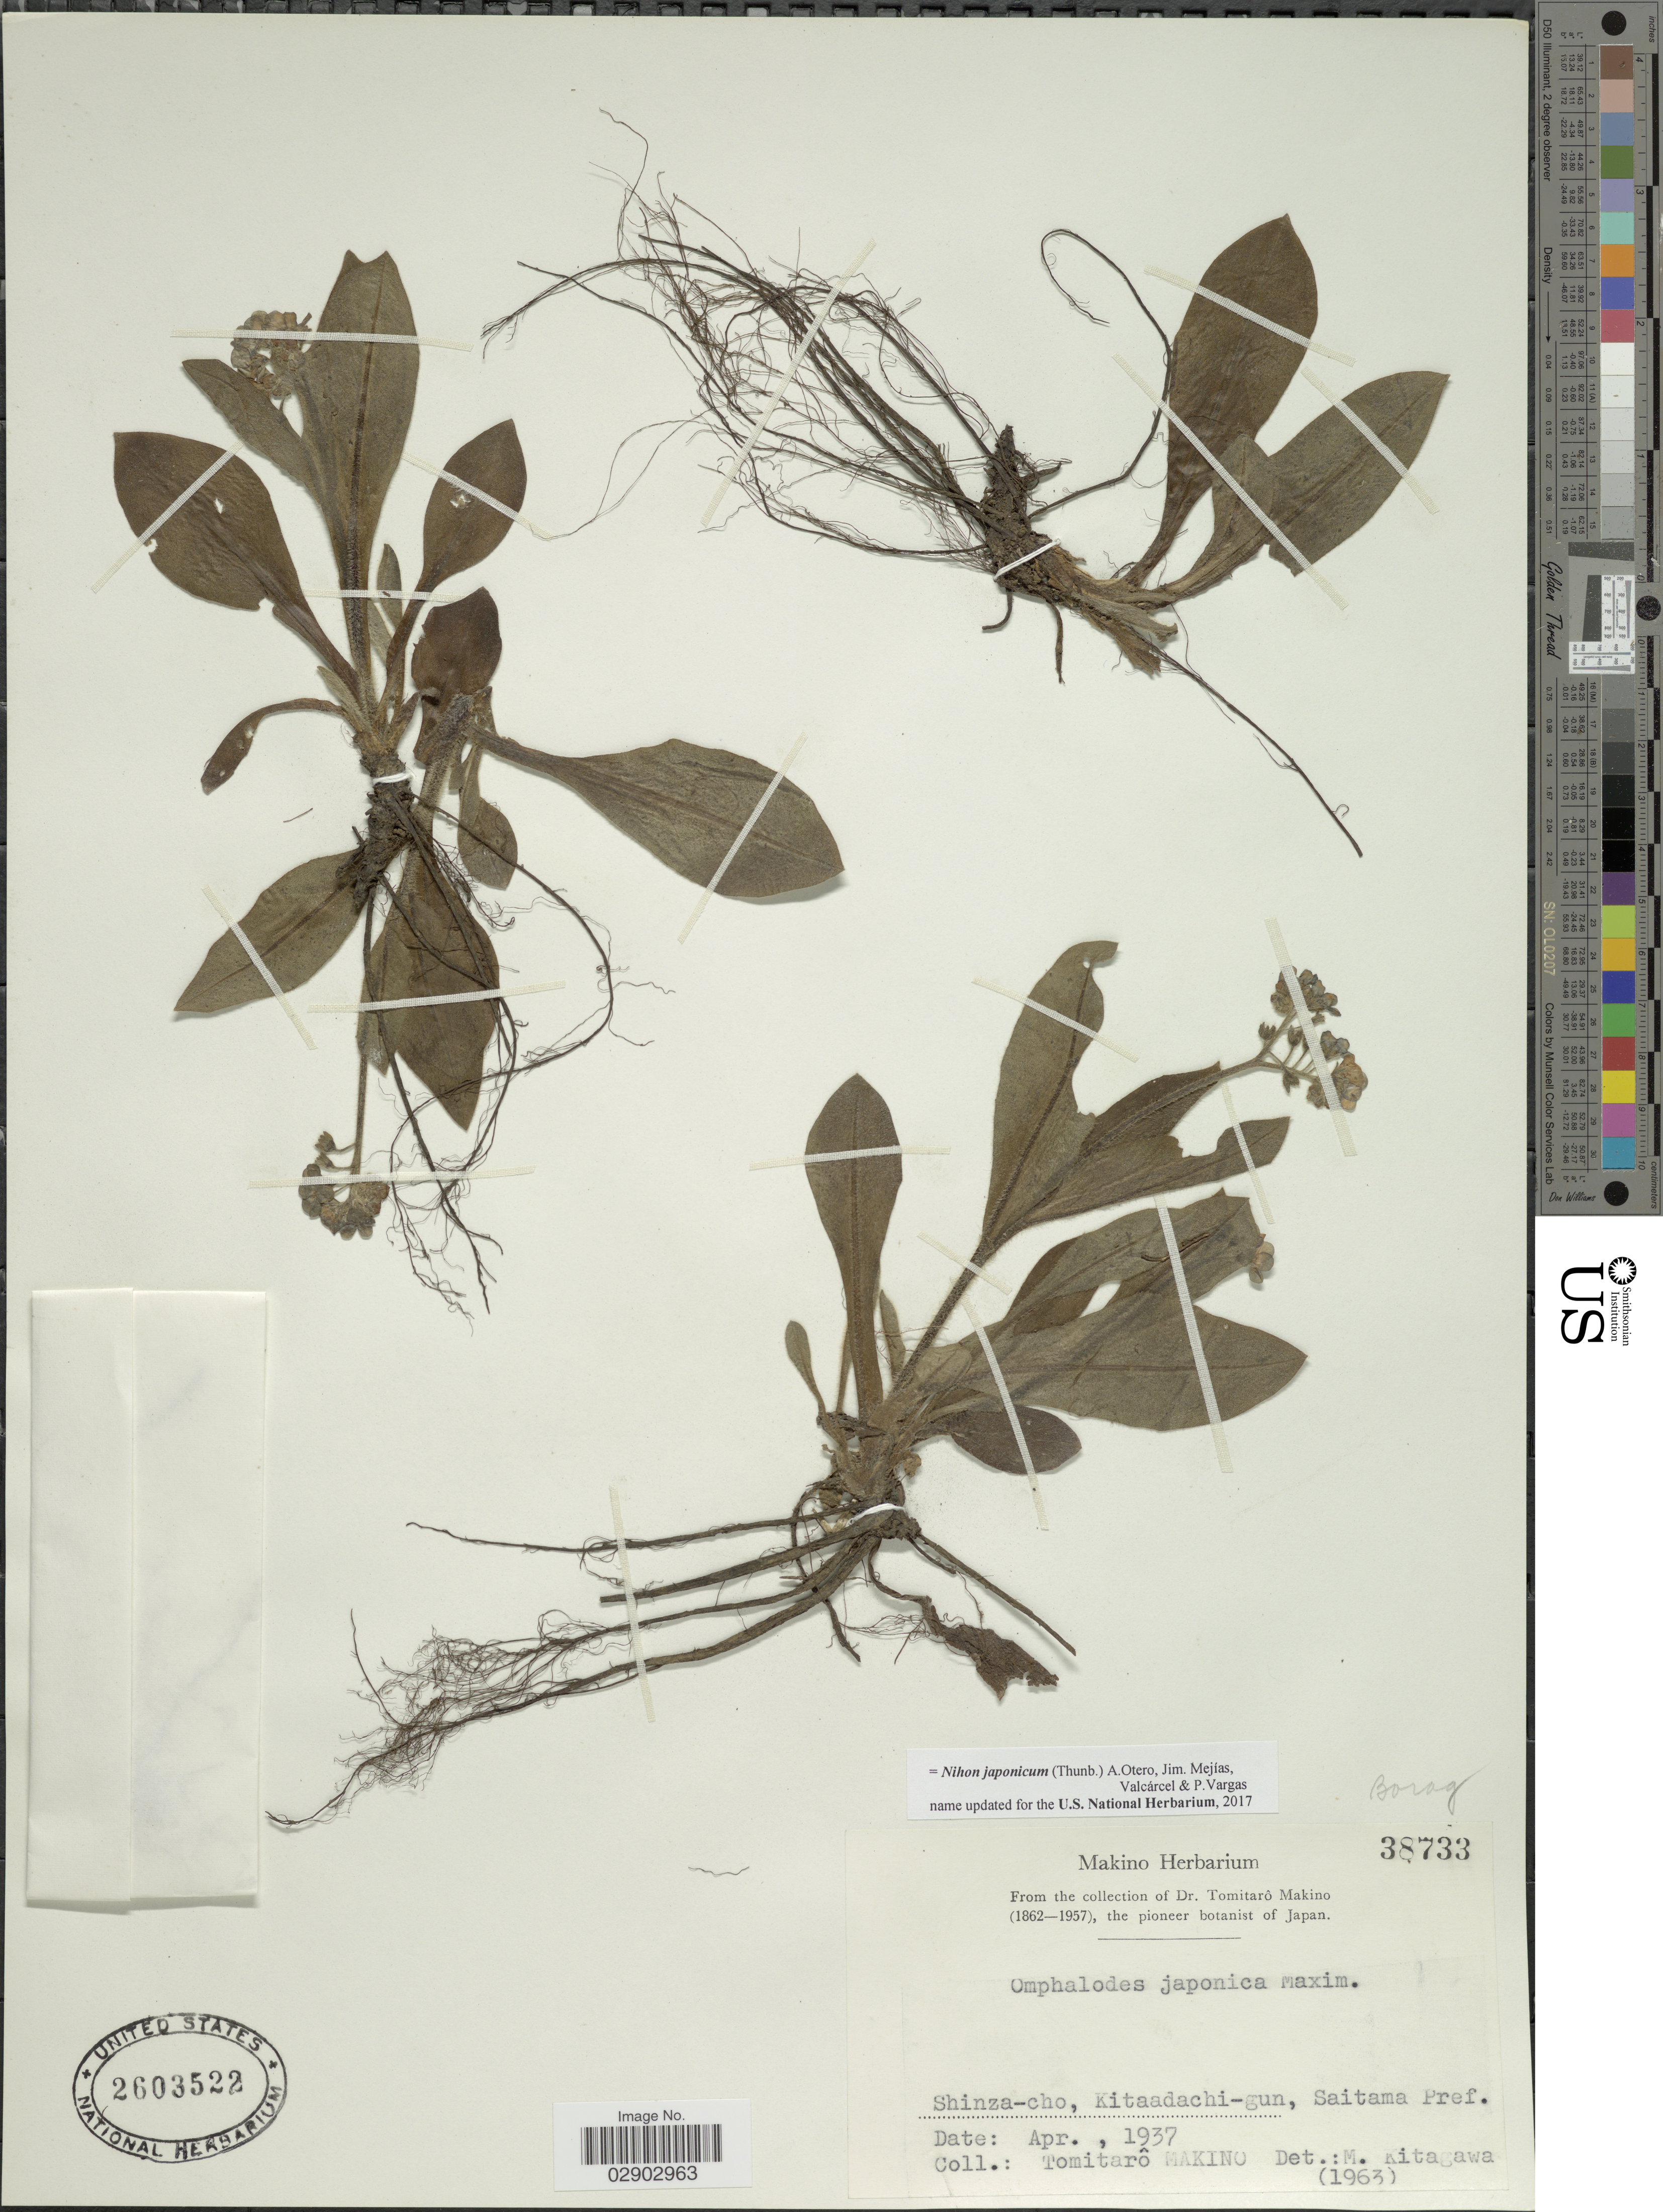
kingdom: Plantae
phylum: Tracheophyta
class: Magnoliopsida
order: Boraginales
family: Boraginaceae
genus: Nihon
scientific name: Nihon japonicum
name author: (Thunb.) A.Otero et al.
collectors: T. Makino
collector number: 38733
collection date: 1937-04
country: Japan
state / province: Saitama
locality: Shinza-cho, Kitaadachi-gun, Saitama Pref.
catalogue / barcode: US 2603522